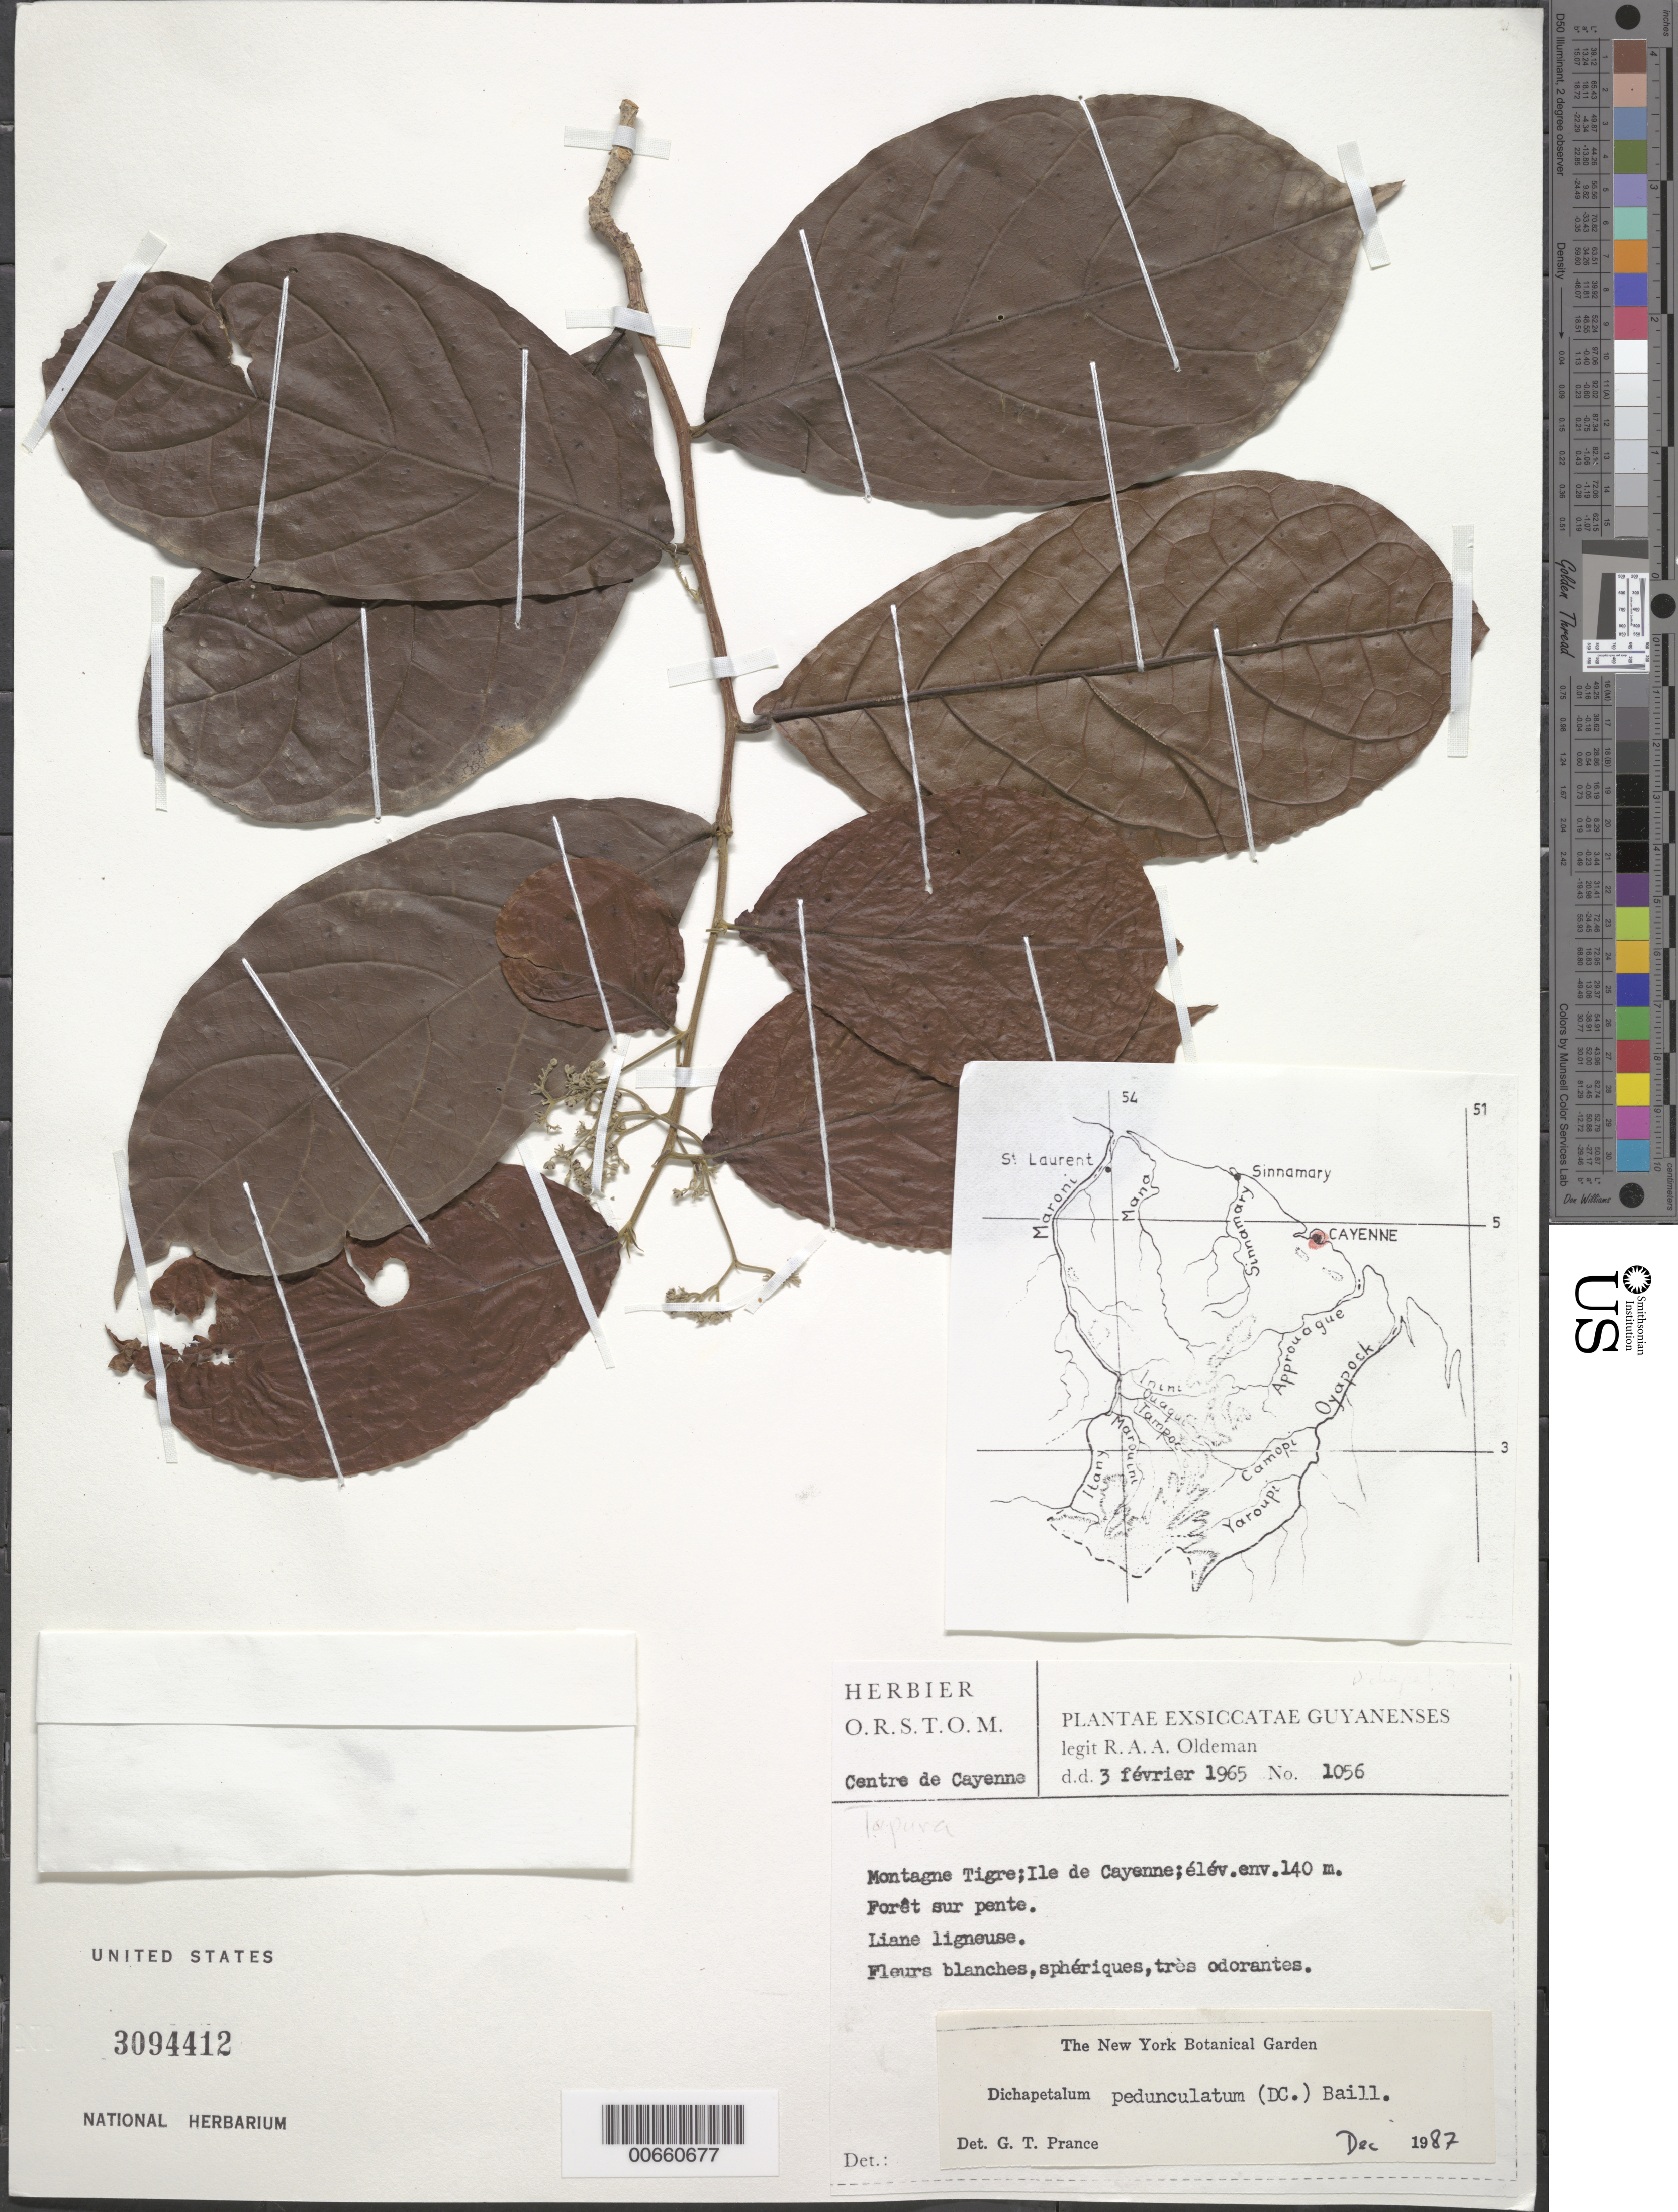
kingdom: Plantae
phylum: Tracheophyta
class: Magnoliopsida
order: Malpighiales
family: Dichapetalaceae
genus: Dichapetalum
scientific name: Dichapetalum pedunculatum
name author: (DC.) Baill.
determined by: Prance, G. T.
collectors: R. Oldeman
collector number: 1056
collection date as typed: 3-Feb-65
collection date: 1965-02-03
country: French Guiana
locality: Montagne Tigre, Ile de Cayenne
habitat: Forest on slope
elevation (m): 140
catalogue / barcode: US 3094412